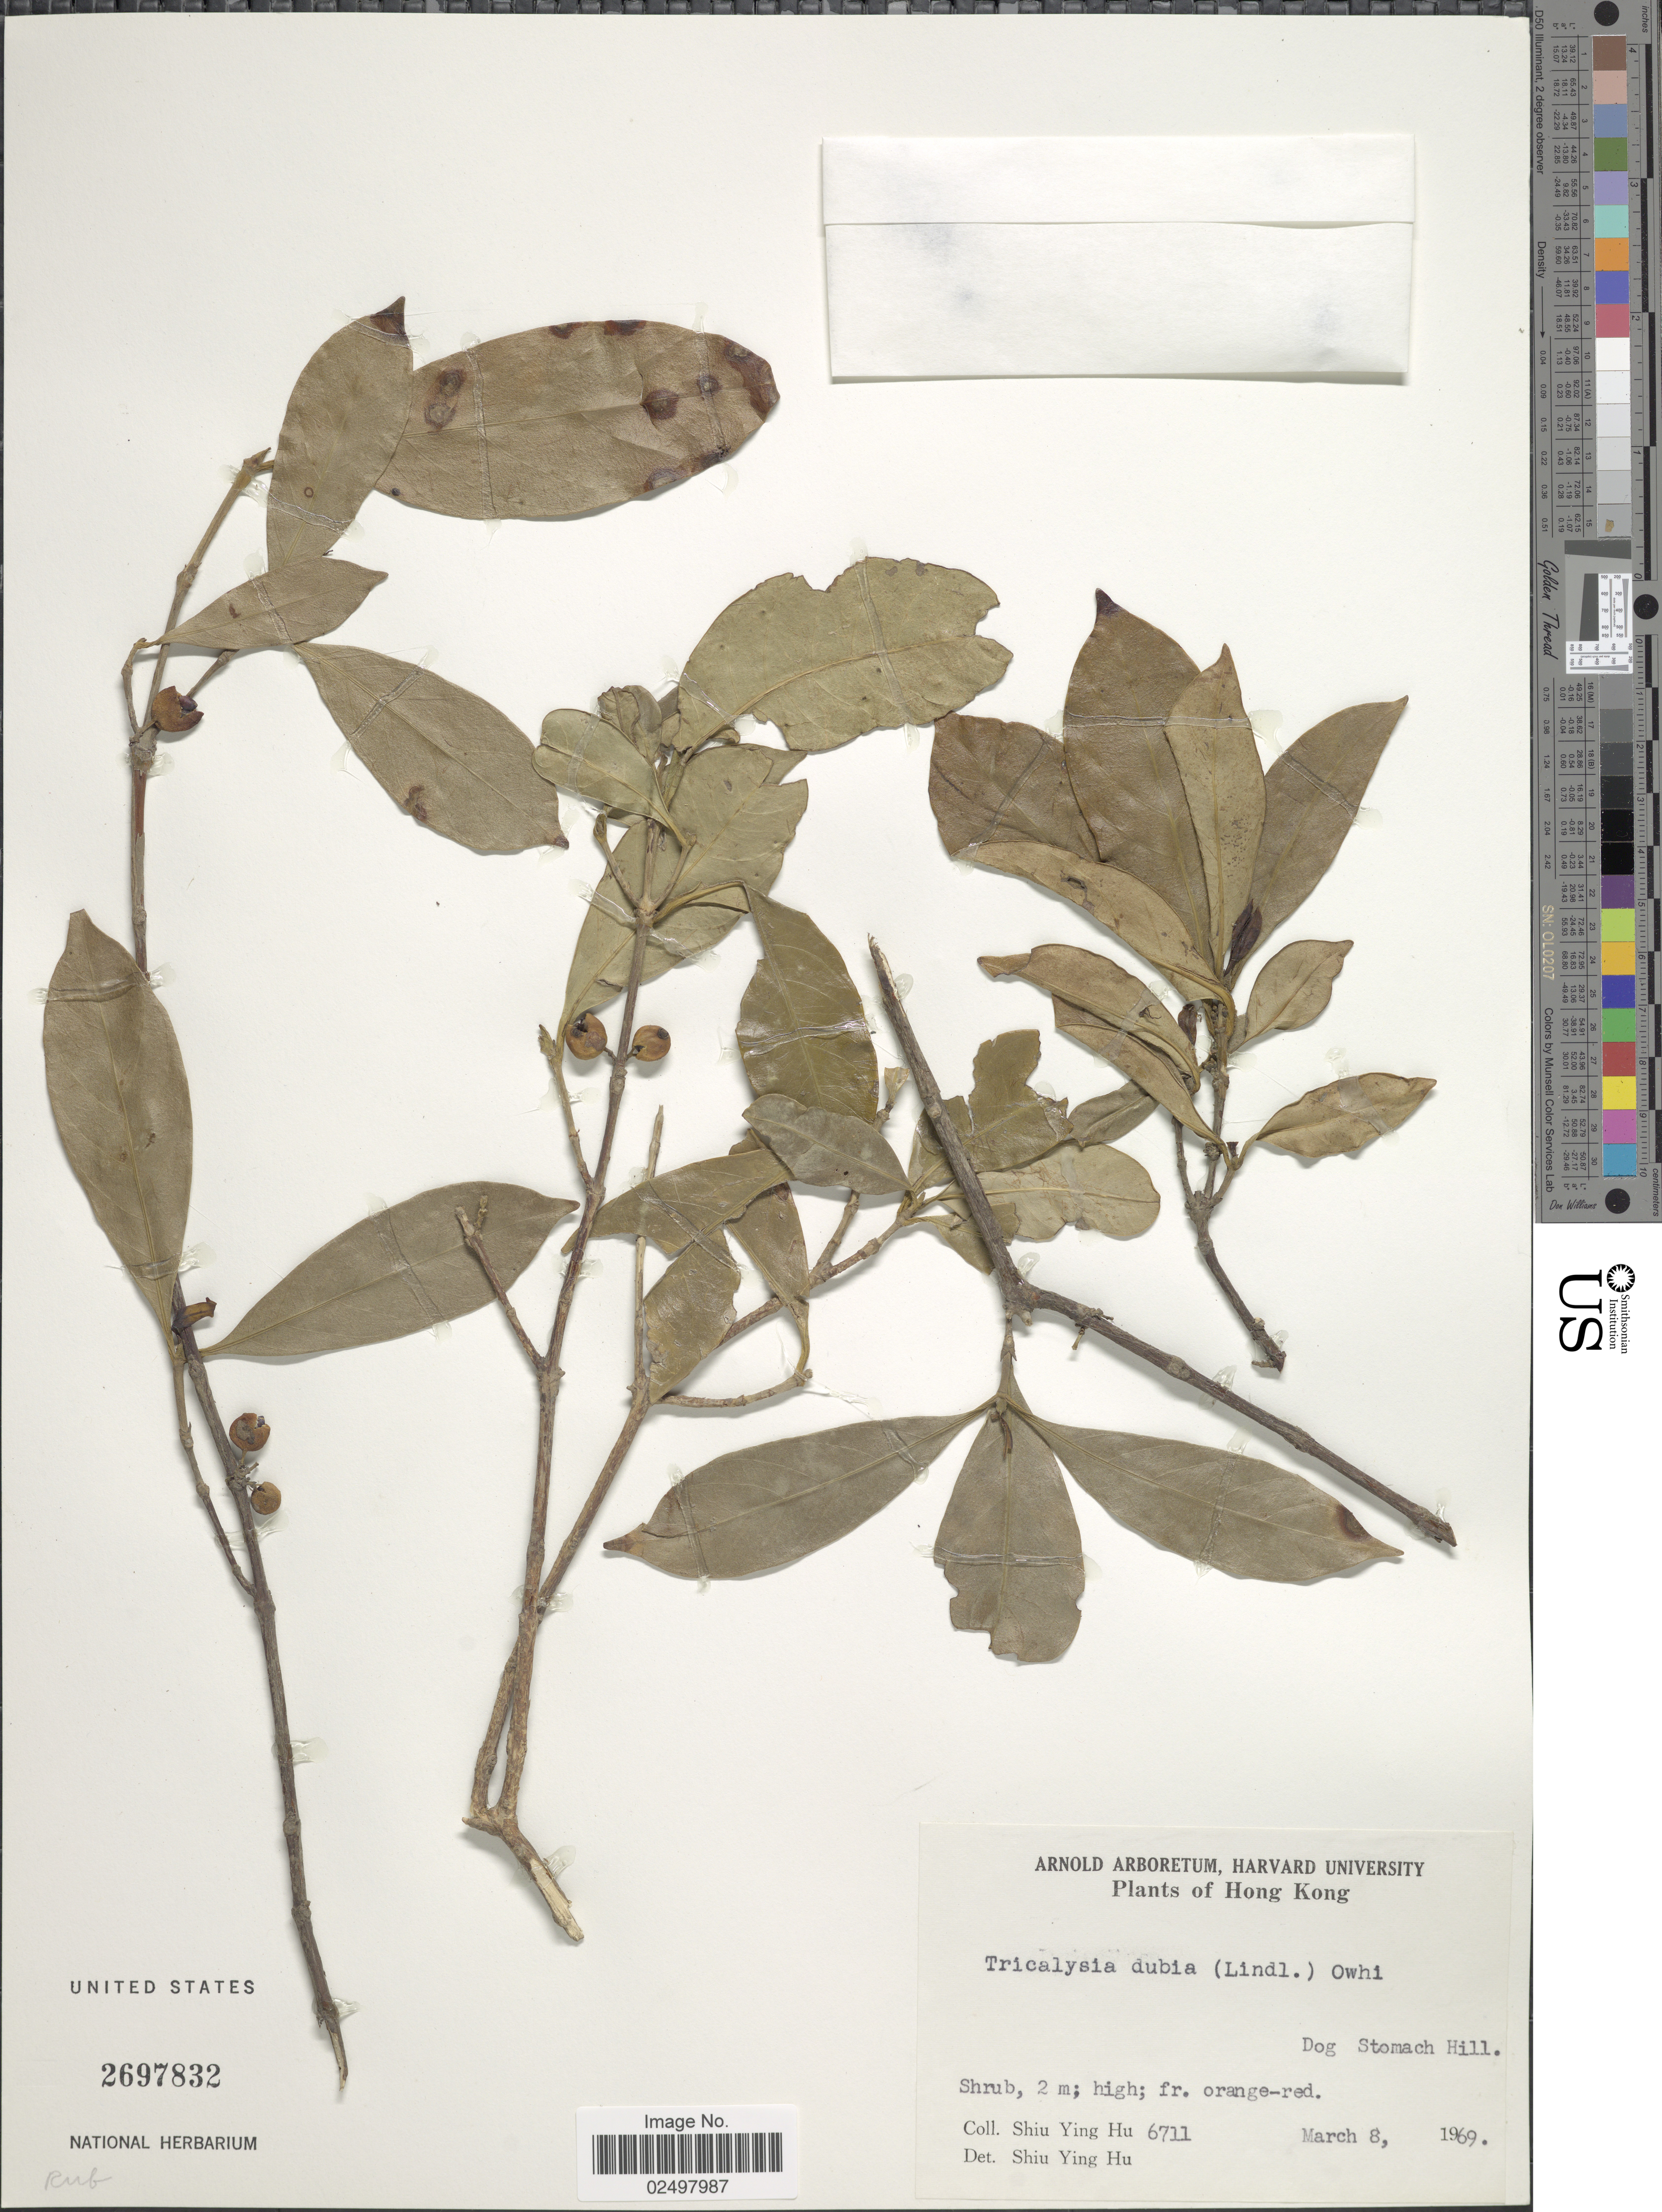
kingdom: Plantae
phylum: Tracheophyta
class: Magnoliopsida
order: Gentianales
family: Rubiaceae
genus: Tricalysia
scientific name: Tricalysia dubia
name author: (Lindl.) Ohwi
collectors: S. Y. Hu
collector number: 6711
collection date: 1969-03-08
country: China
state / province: Hong Kong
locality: Dog Stomach Hill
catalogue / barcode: US 2697832